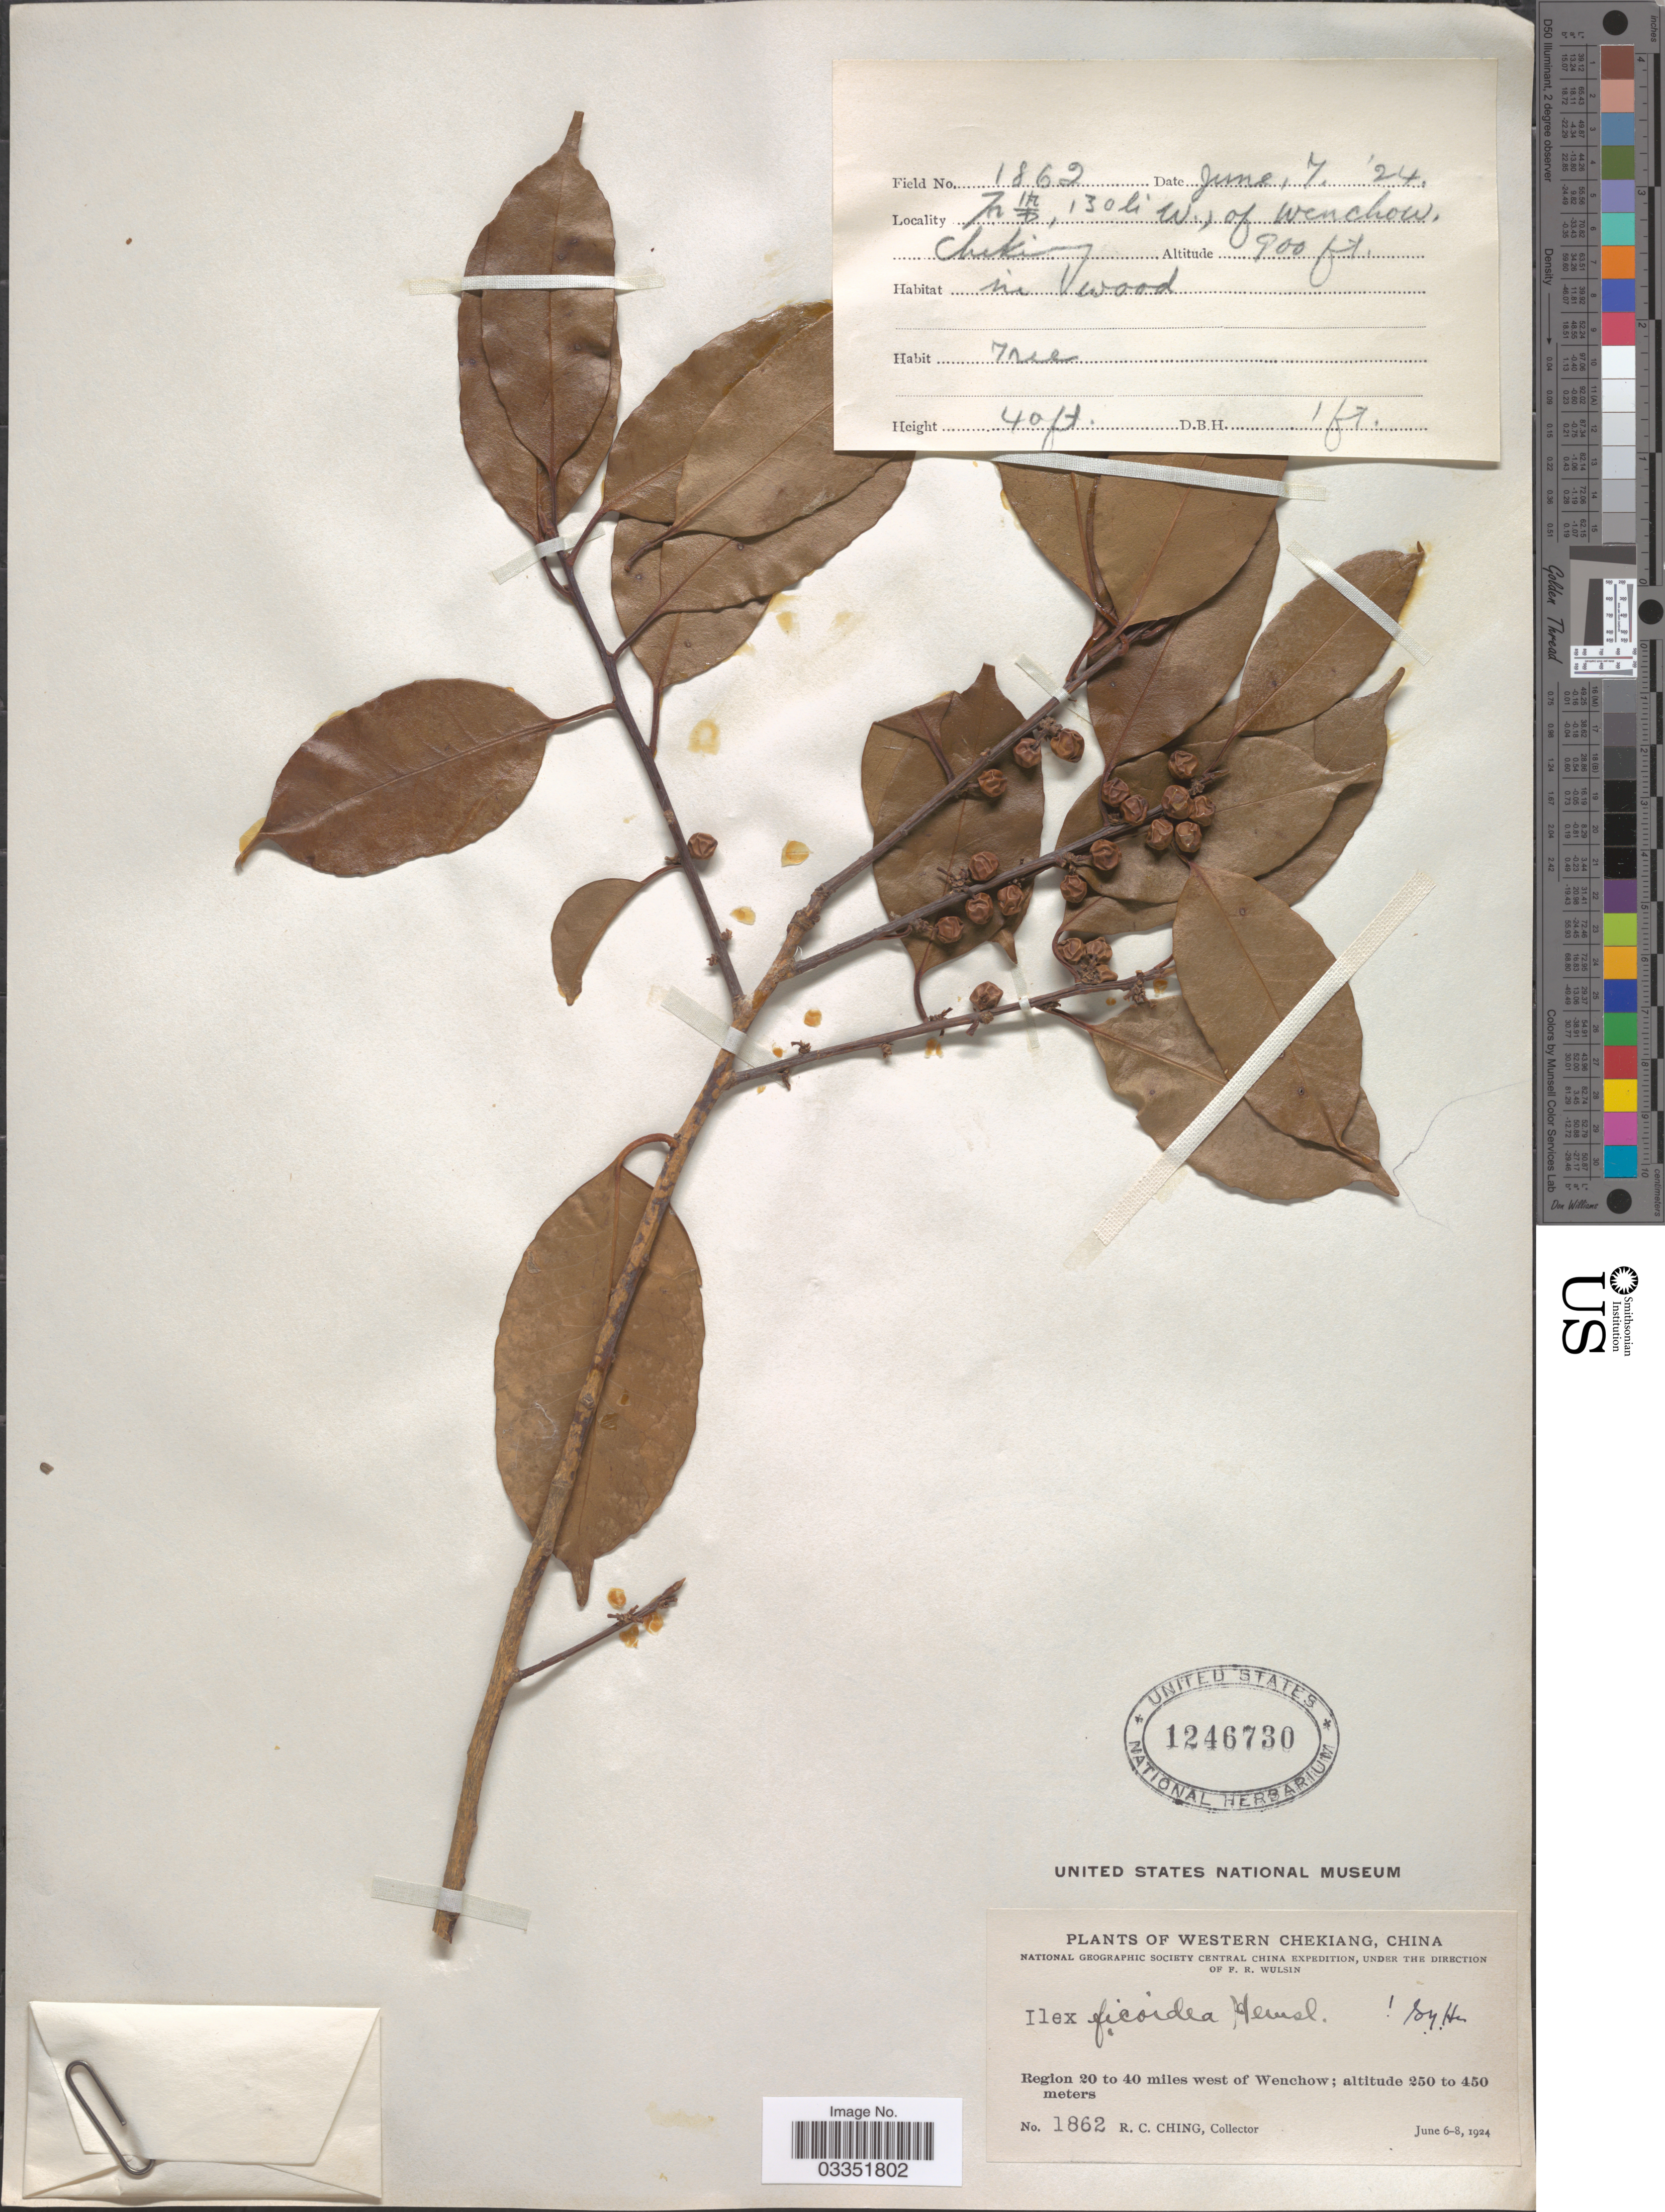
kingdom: Plantae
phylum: Tracheophyta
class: Magnoliopsida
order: Aquifoliales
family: Aquifoliaceae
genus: Ilex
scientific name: Ilex ficoidea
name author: Hemsl.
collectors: R. C. Ching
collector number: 1862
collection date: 1924-06-07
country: China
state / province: Zhejiang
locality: X, 130 li W. of Wenchow. Western Chekiang. Region 20 to 40 miles west of Wenchow.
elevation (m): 900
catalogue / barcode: US 1246730